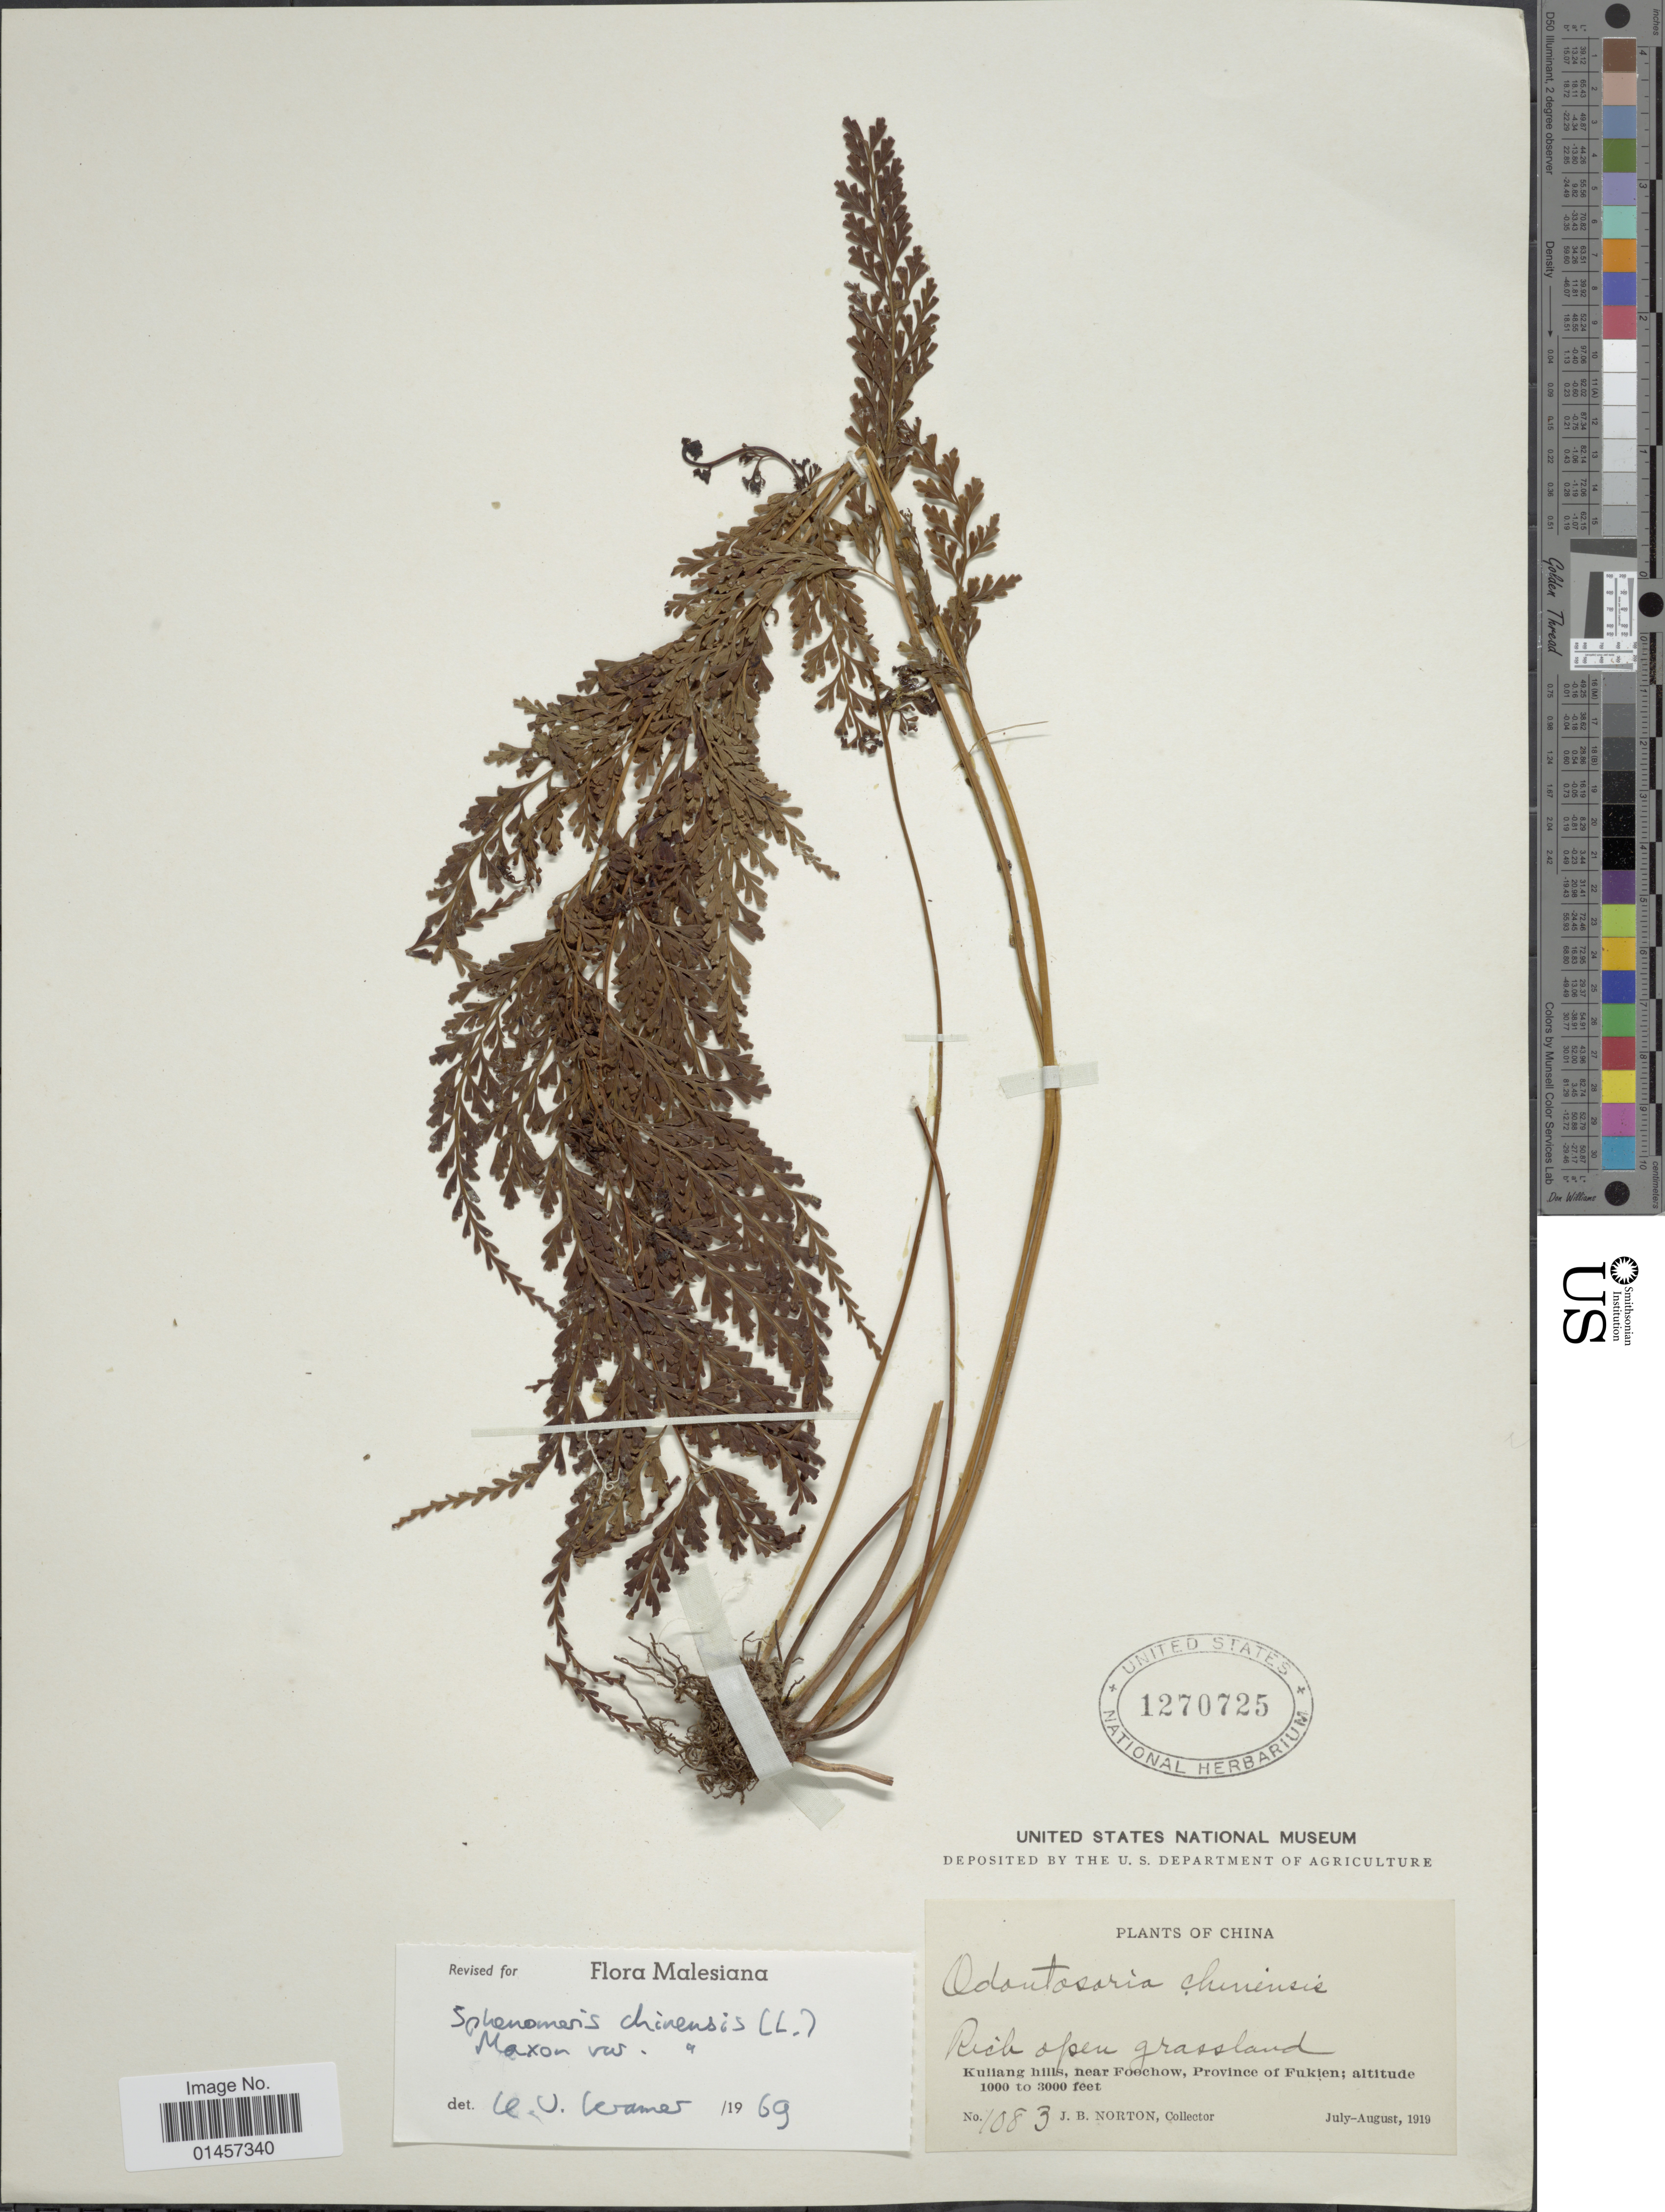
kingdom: Plantae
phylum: Tracheophyta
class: Polypodiopsida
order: Polypodiales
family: Lindsaeaceae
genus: Sphenomeris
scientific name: Sphenomeris chinensis var. chinensis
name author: (L.) Maxon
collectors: J. B. Norton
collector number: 1083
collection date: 1919-07/1919-08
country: China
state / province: Fujian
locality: Kuliang Hills, near Foochow, province of Fukien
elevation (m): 305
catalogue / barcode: US 1270725